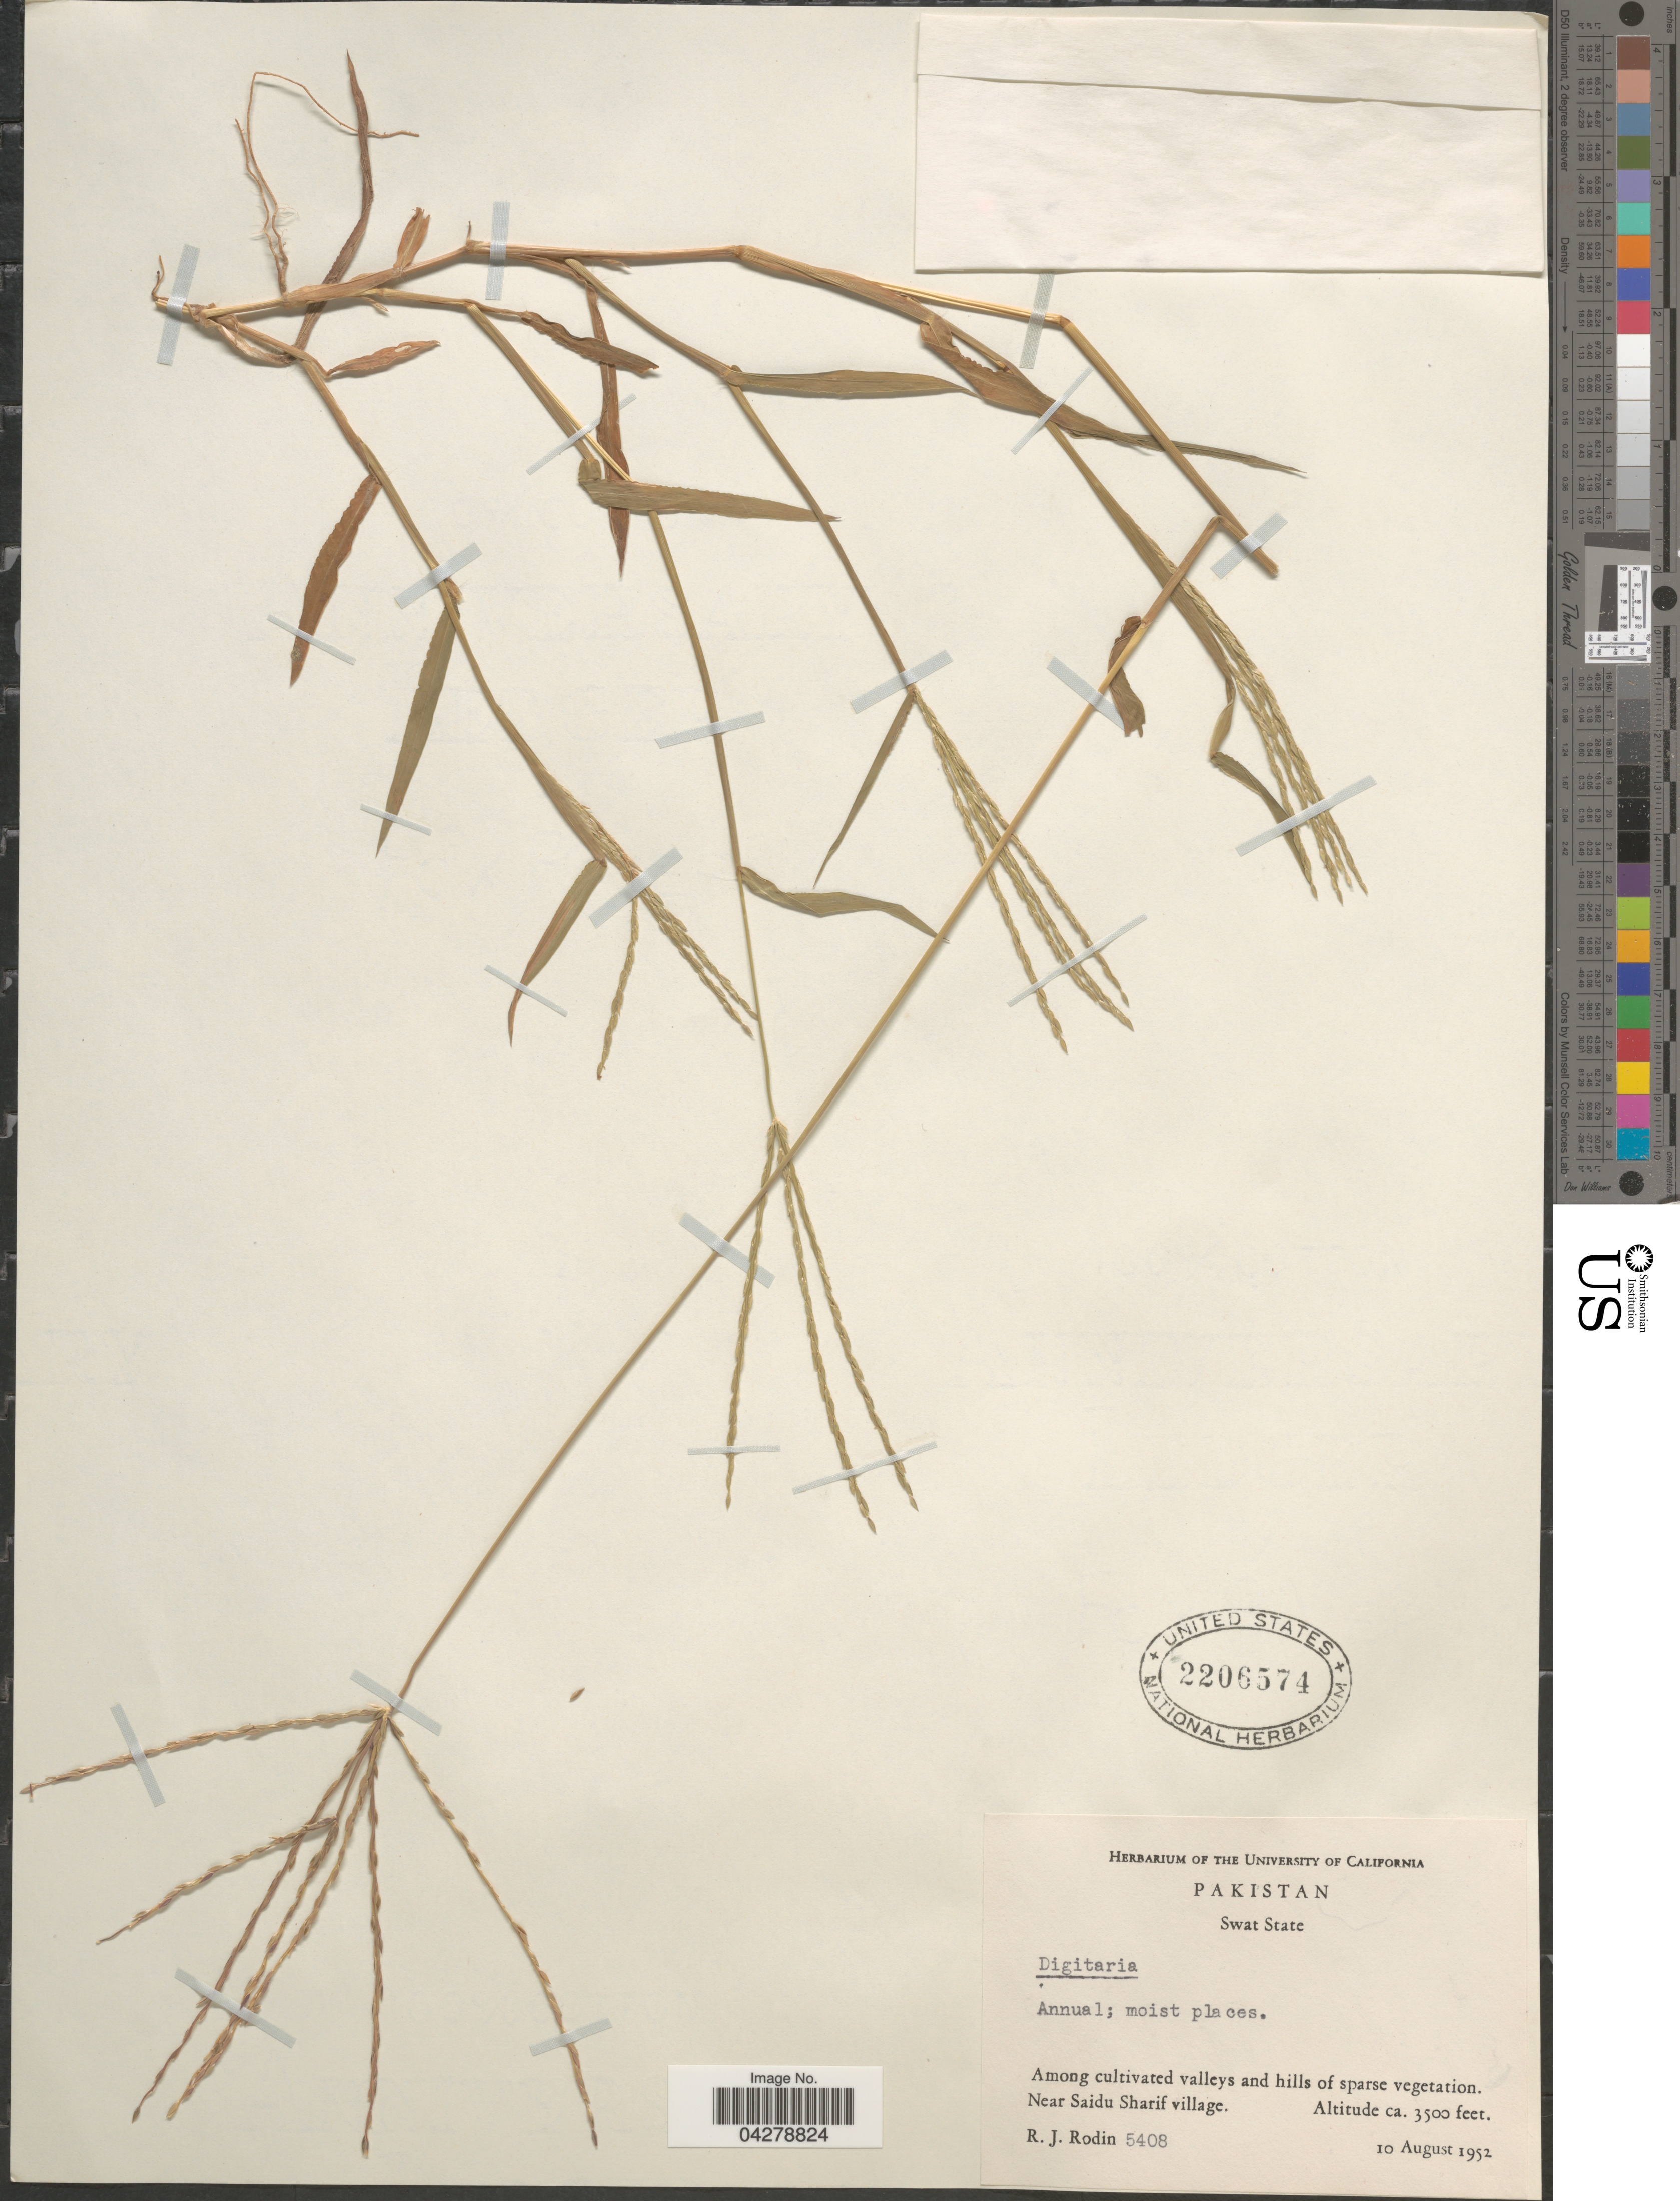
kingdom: Plantae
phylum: Tracheophyta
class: Liliopsida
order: Poales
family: Poaceae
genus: Digitaria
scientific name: Digitaria sp.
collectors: R. J. Rodin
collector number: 5408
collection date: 1952-08-10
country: Pakistan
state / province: Khyber Pakhtunkhwa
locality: Swat State. Among cultivated valleys and hills of sparse vegetation. Near Saidu Sharif village.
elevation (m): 1067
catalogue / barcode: US 2206574